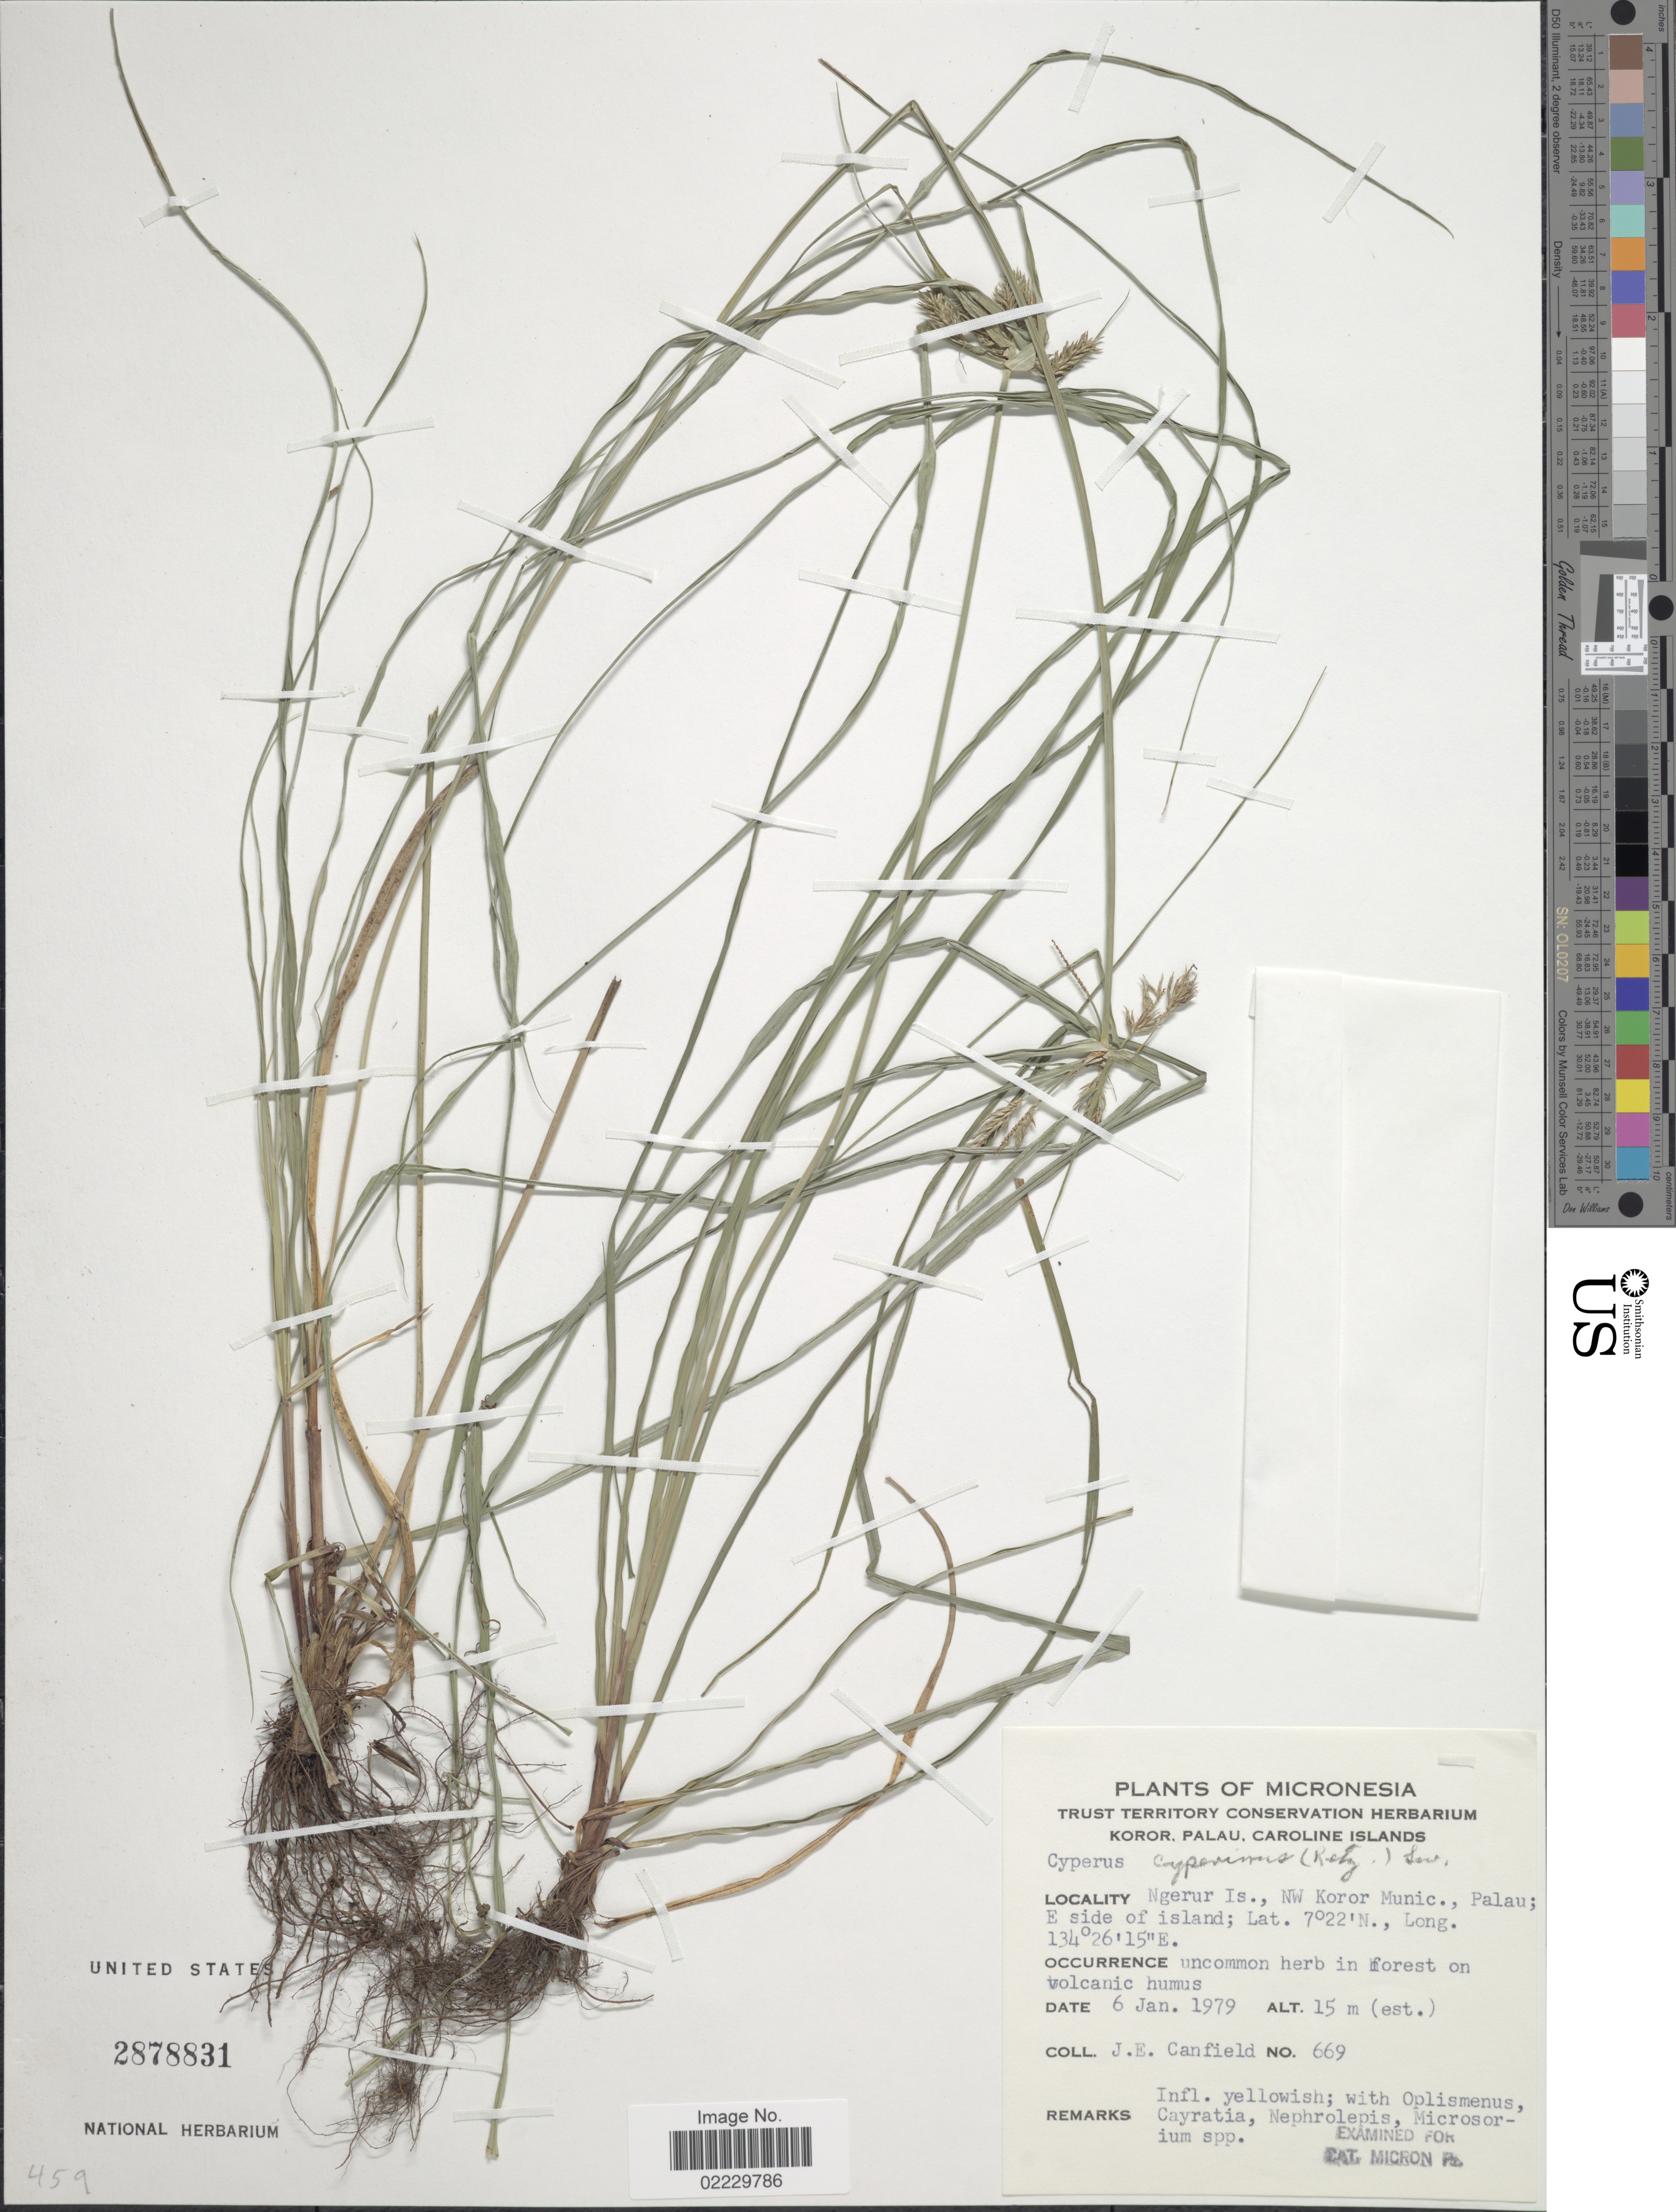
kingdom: Plantae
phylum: Tracheophyta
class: Liliopsida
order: Poales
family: Cyperaceae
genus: Cyperus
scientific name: Cyperus cyperinus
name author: (Retz.) Valck. Sur.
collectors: J. E. Canfield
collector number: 669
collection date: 1979-01-06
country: Palau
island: Ngeaur [Angaur]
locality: Ngerur Is., NW Koror Munic., Palau; E side of island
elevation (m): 15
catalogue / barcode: US 2878831